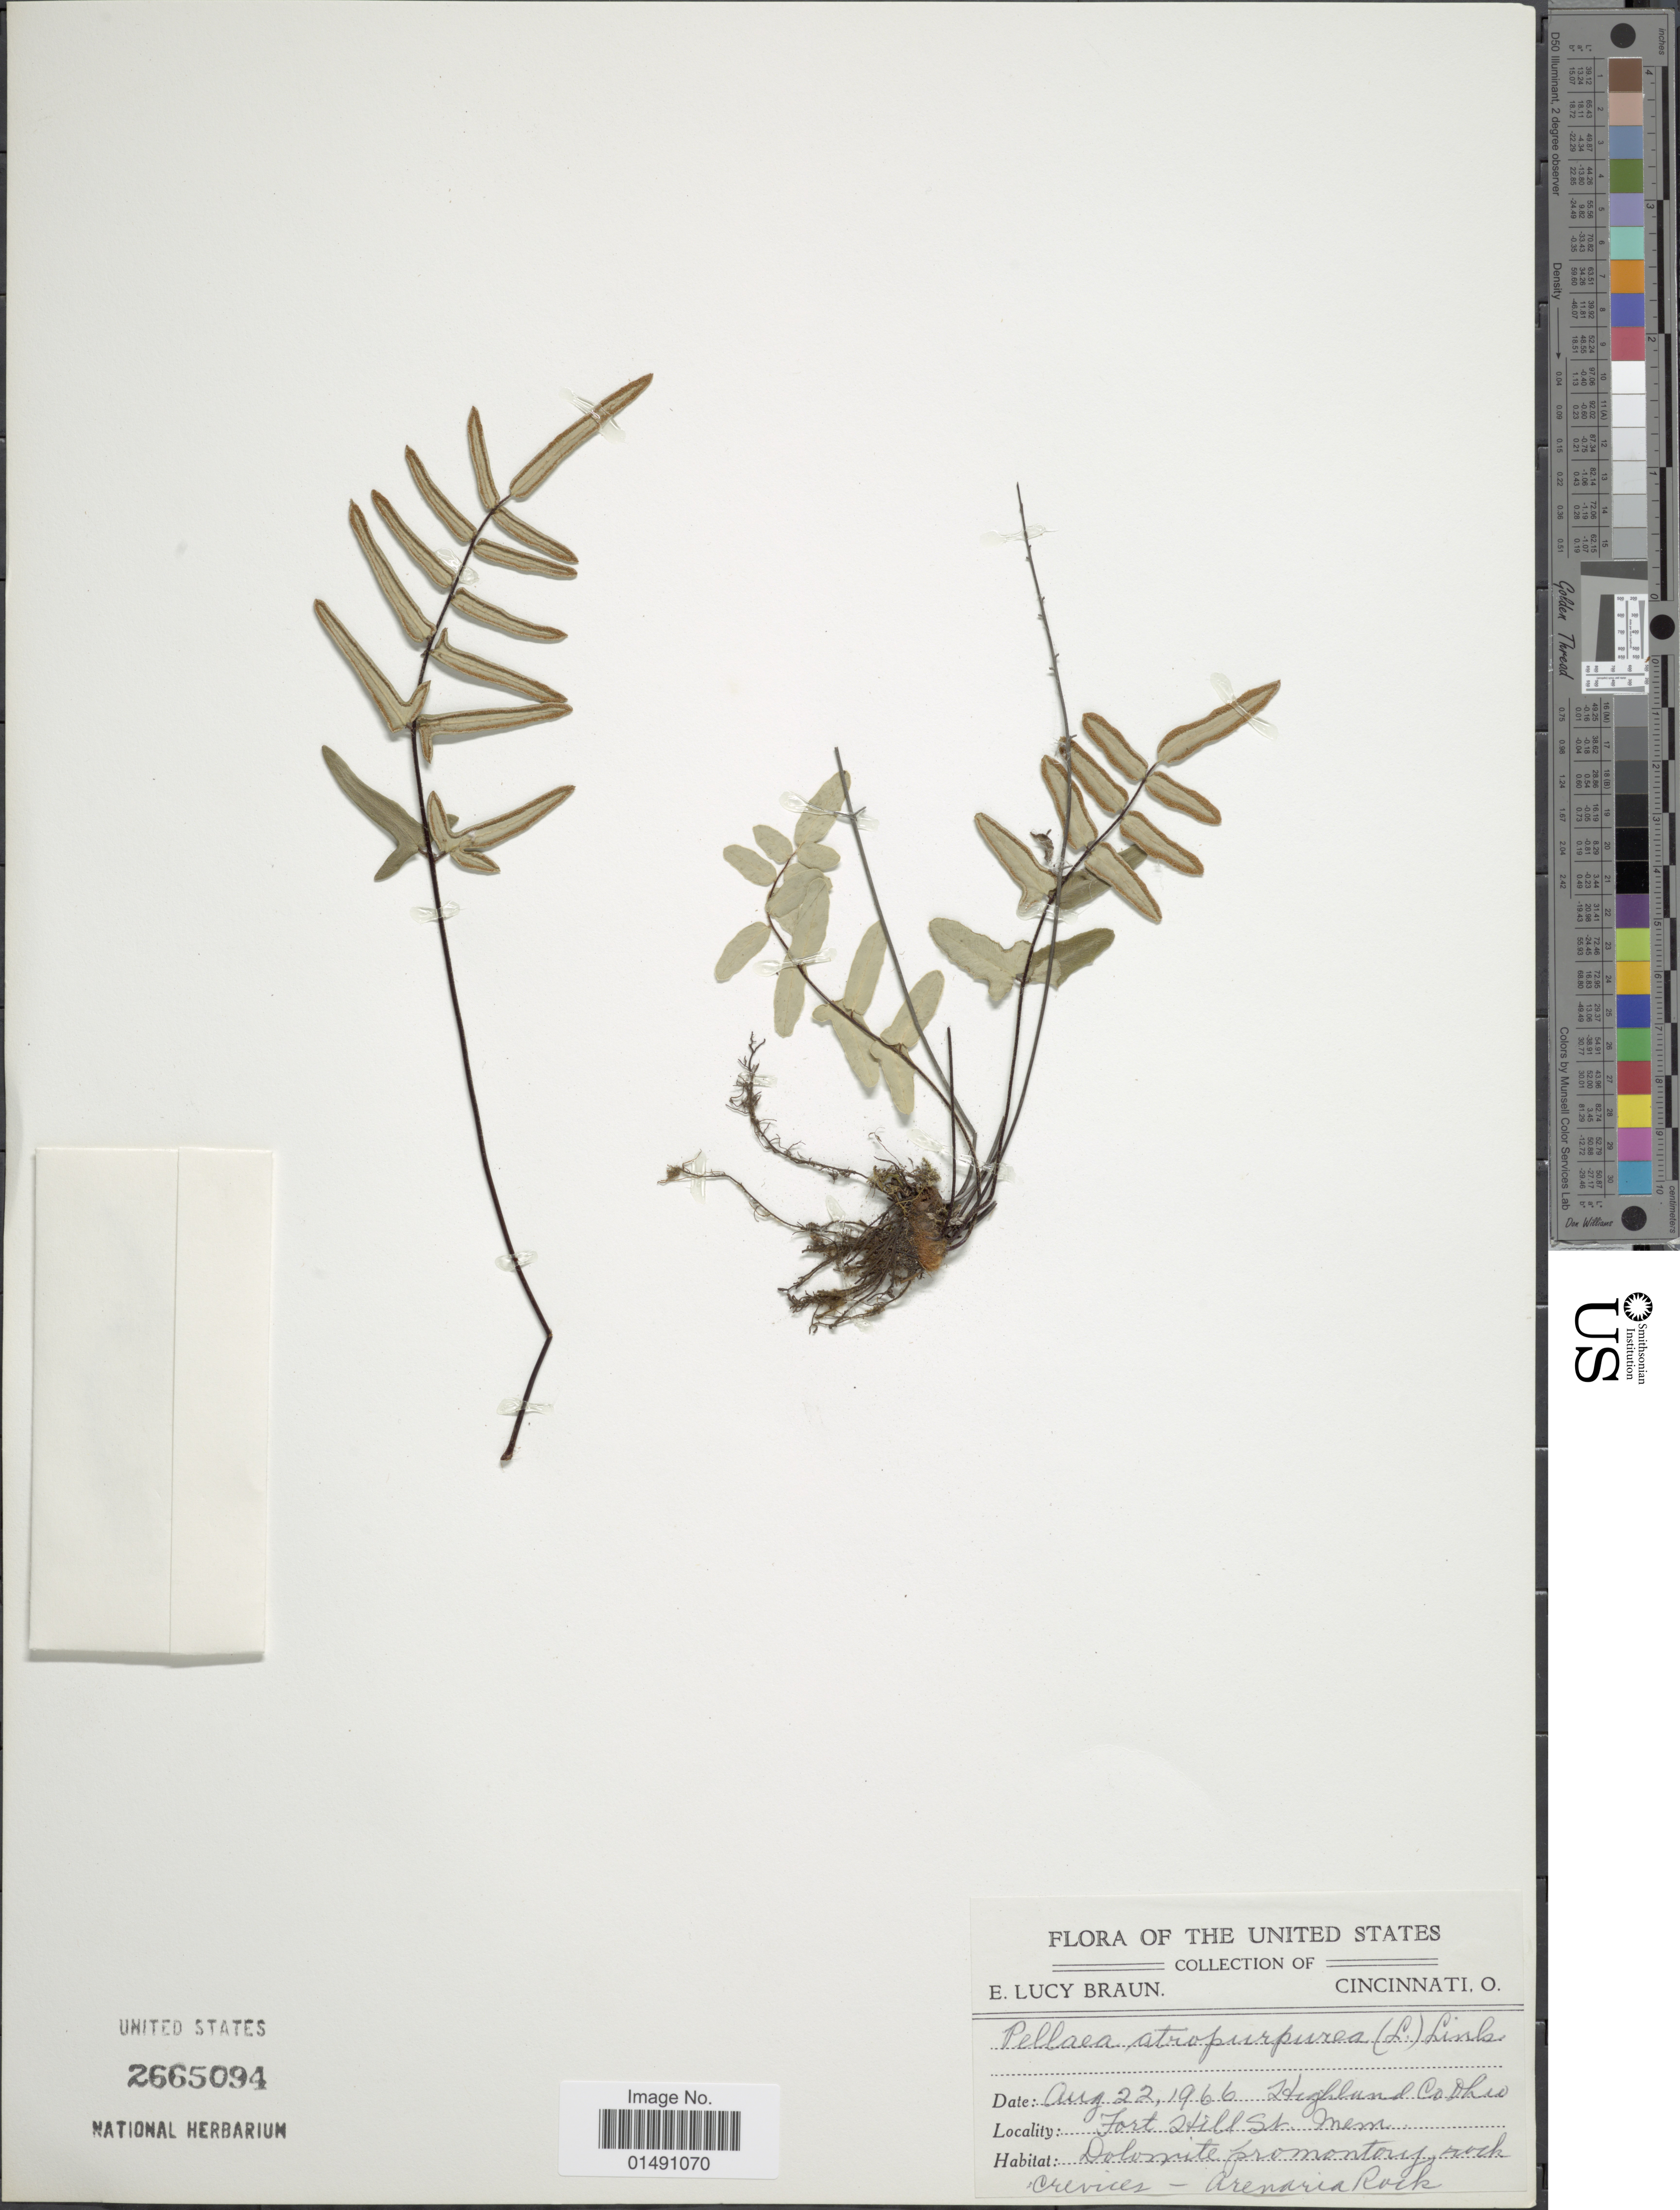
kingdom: Plantae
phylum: Tracheophyta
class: Polypodiopsida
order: Polypodiales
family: Pteridaceae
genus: Pellaea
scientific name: Pellaea atropurpurea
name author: (L.) Link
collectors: E. L. Braun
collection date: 1966-08-22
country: United States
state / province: Ohio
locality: Fort Hill St Mem Highland Co., Ohio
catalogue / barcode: US 2665094